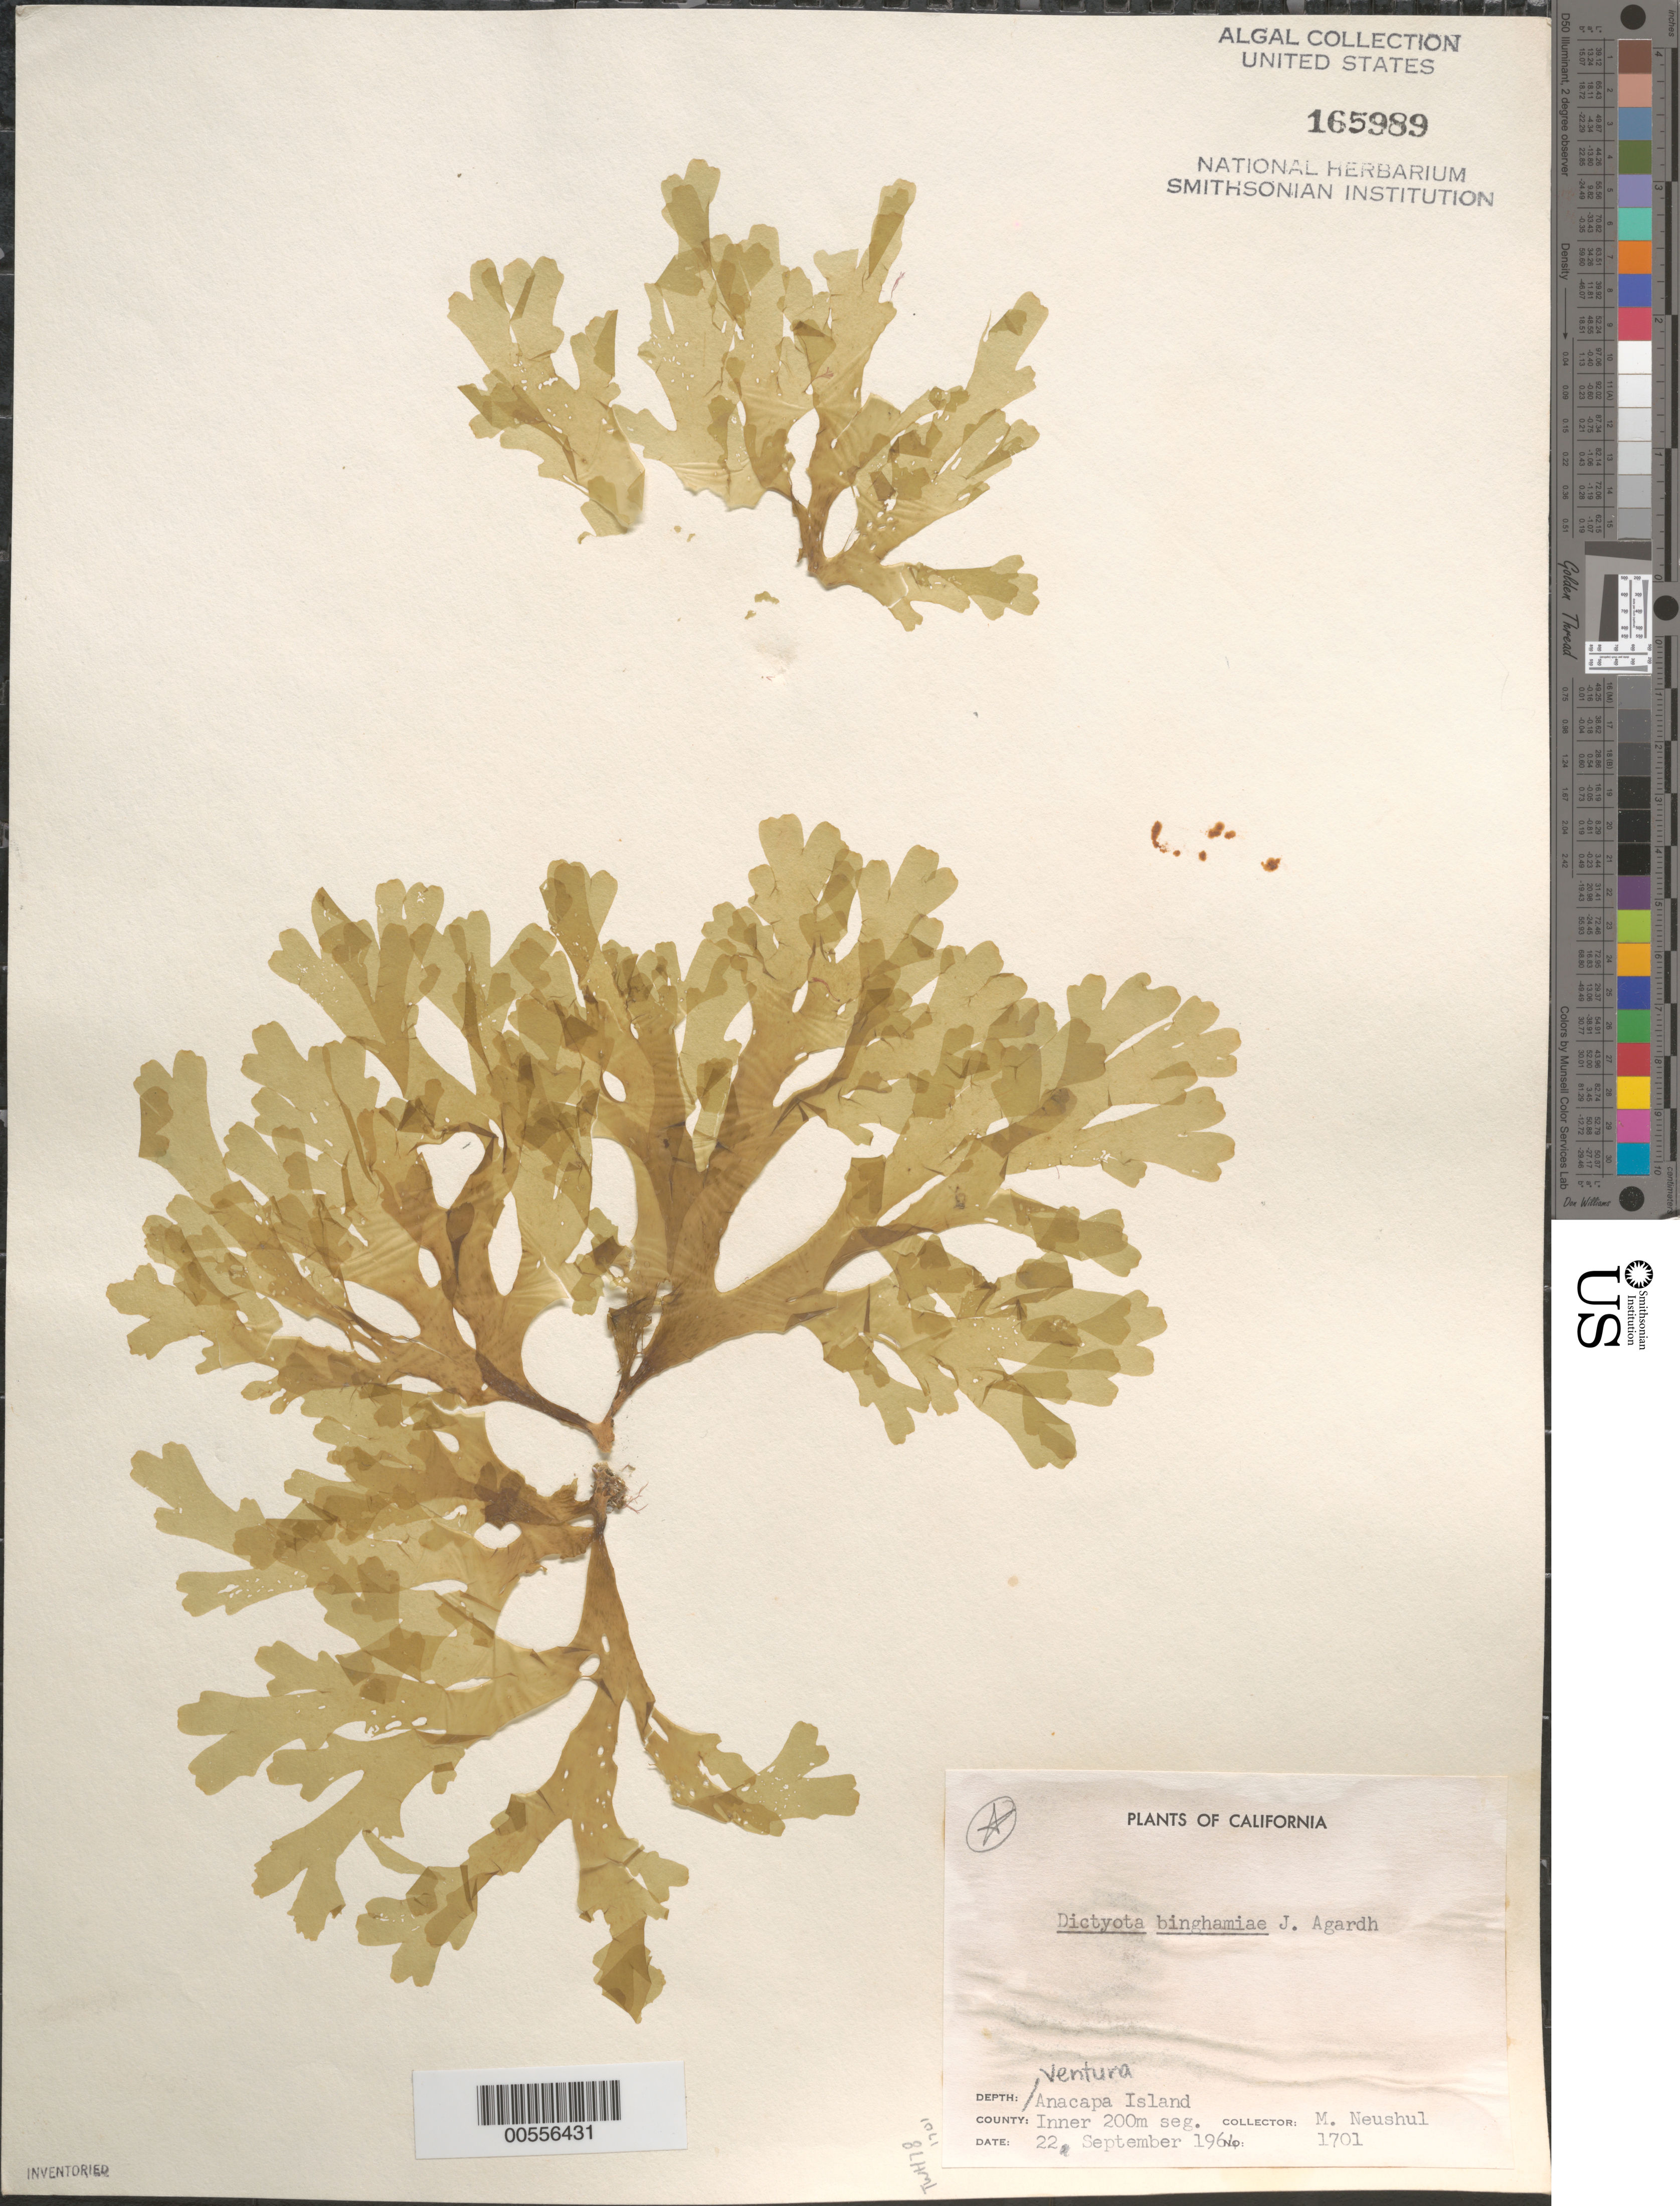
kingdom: Chromista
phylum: Ochrophyta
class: Phaeophyceae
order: Dictyotales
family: Dictyotaceae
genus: Dictyota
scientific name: Dictyota binghamiae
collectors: M. Neushul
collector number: Neushul 1701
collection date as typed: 22 Sep 1964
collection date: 1964-09-22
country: United States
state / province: California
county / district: Ventura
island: Anacapa Island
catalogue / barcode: US 165989